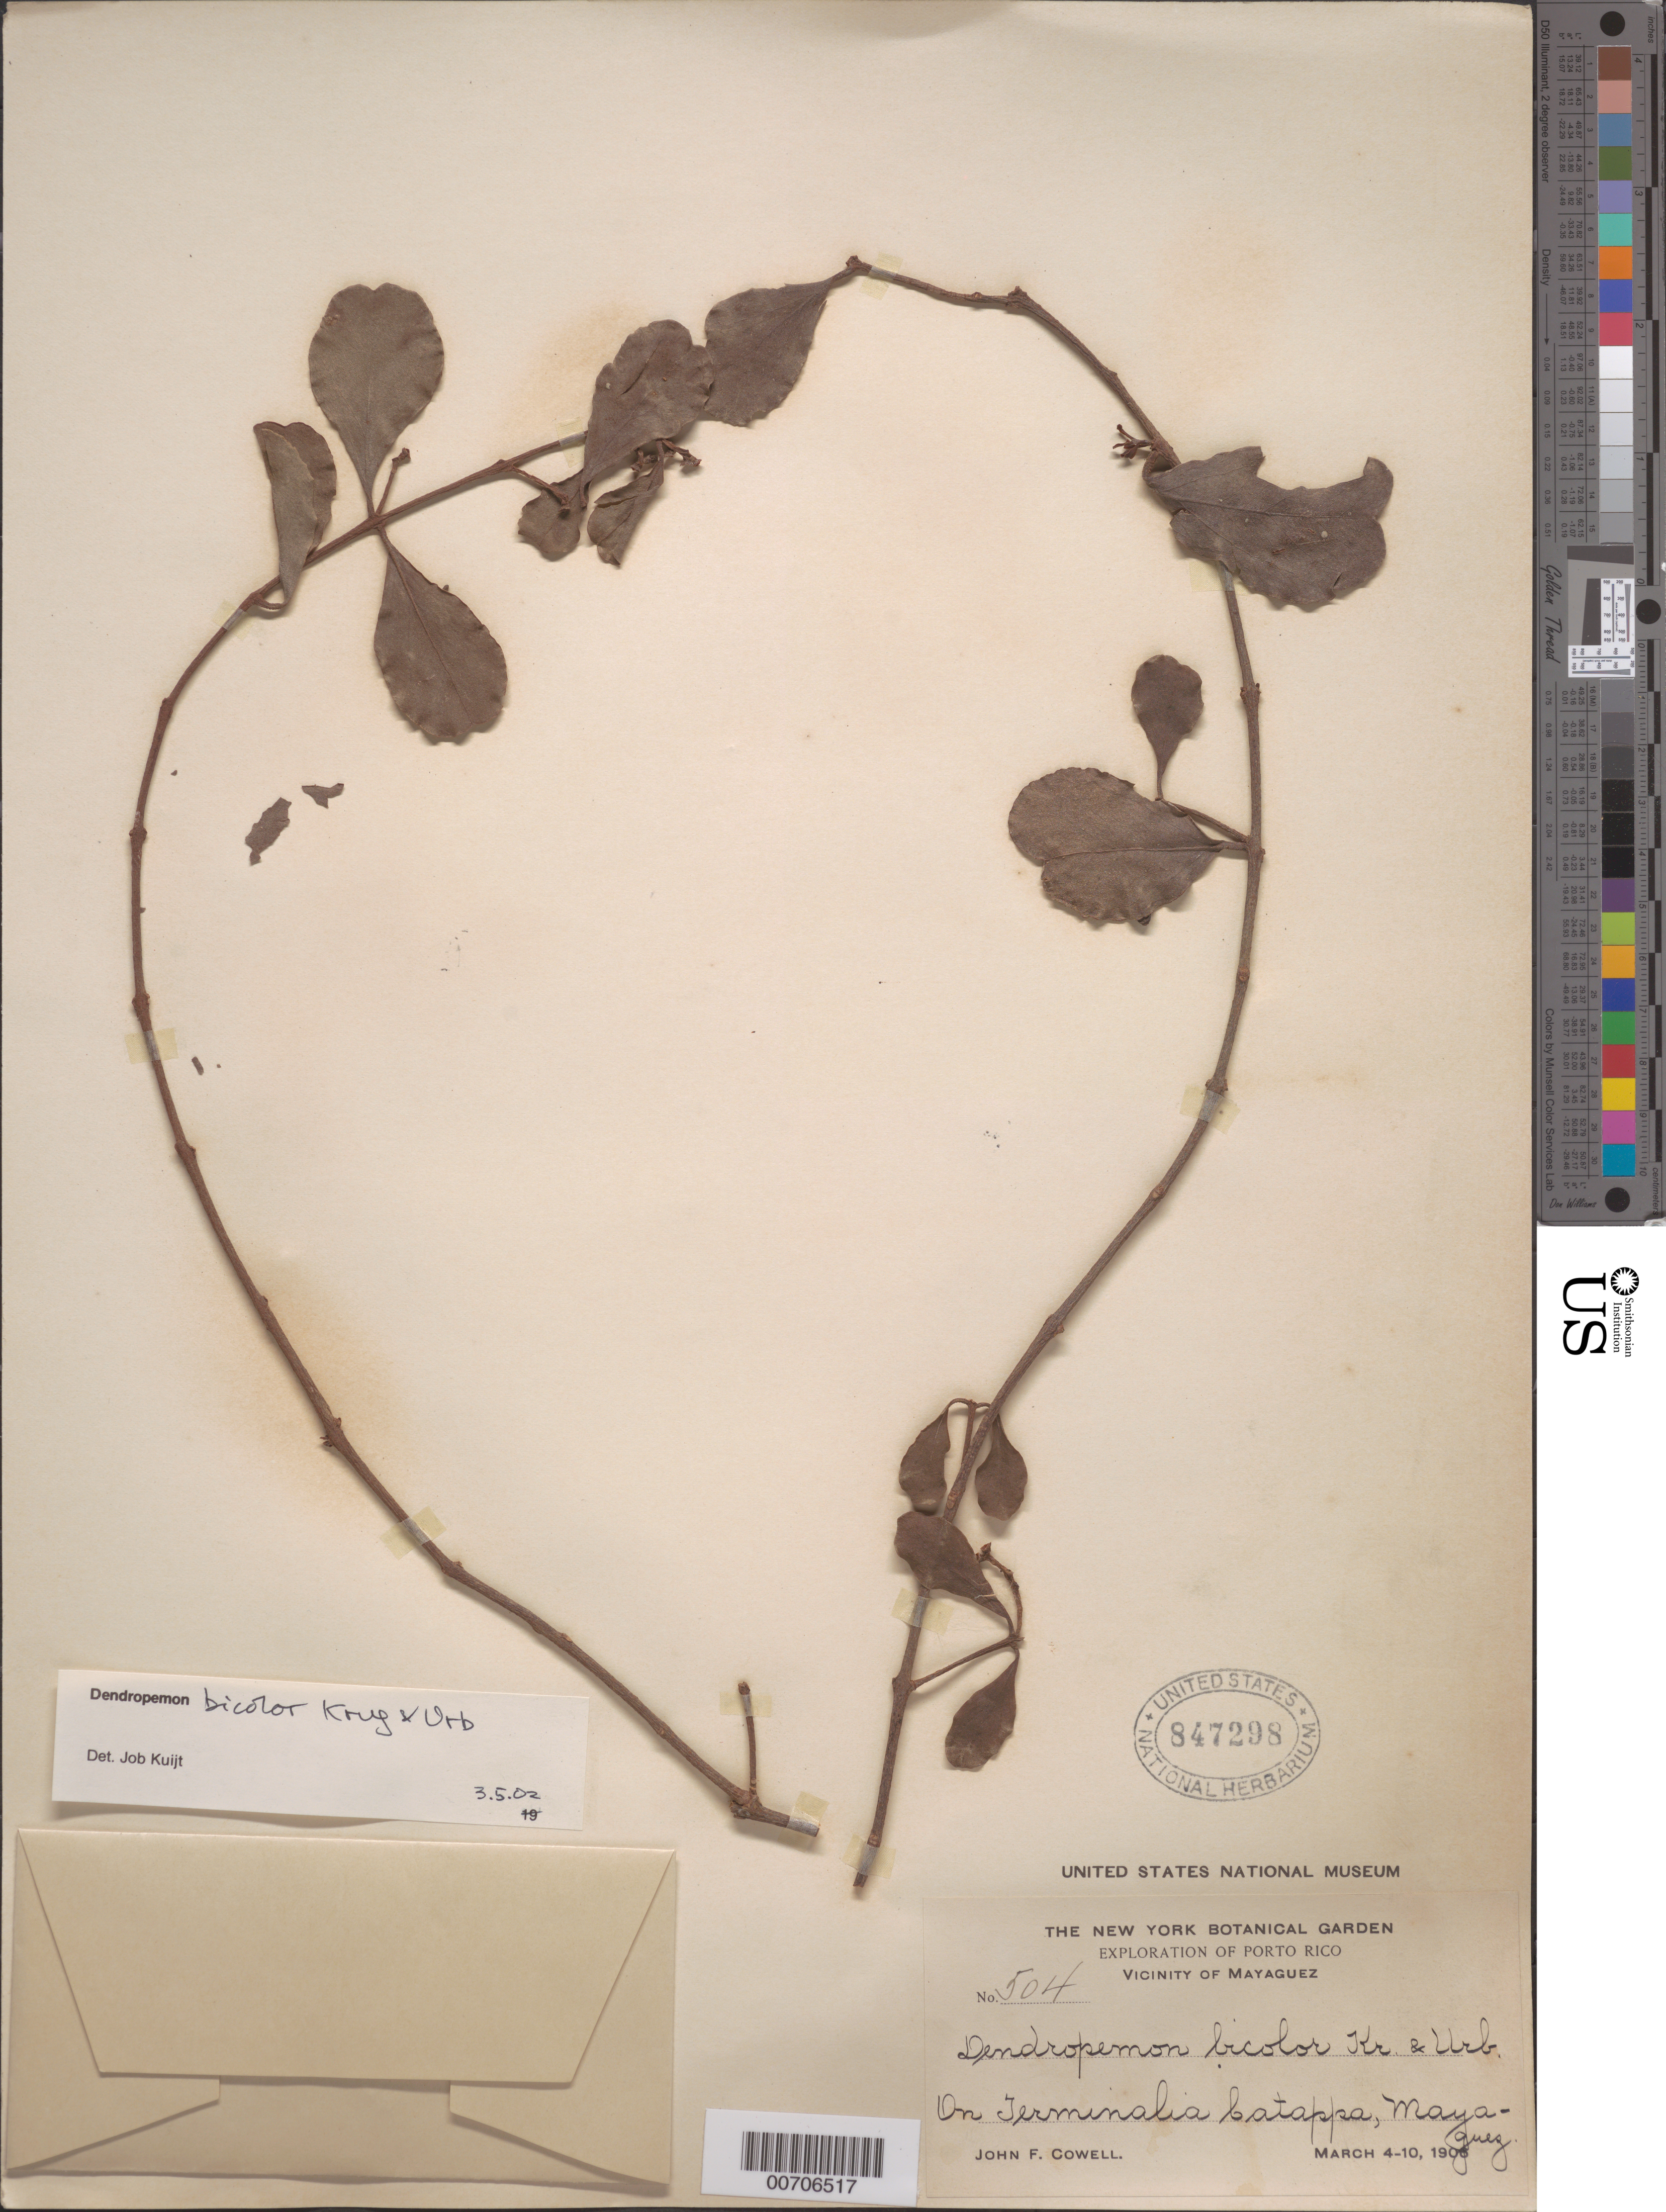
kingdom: Plantae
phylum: Tracheophyta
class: Magnoliopsida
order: Santalales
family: Loranthaceae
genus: Dendropemon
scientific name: Dendropemon bicolor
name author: Krug & Urb.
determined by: Kuijt, Job, (CANADA)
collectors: J. F. Cowell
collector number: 504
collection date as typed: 04 Mar 1906 to 10 Mar 1906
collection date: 1906-03-04/1906-03-10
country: Puerto Rico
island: Greater Antilles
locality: Mayaguez, vic of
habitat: On Terminalia batappa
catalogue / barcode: US 847298